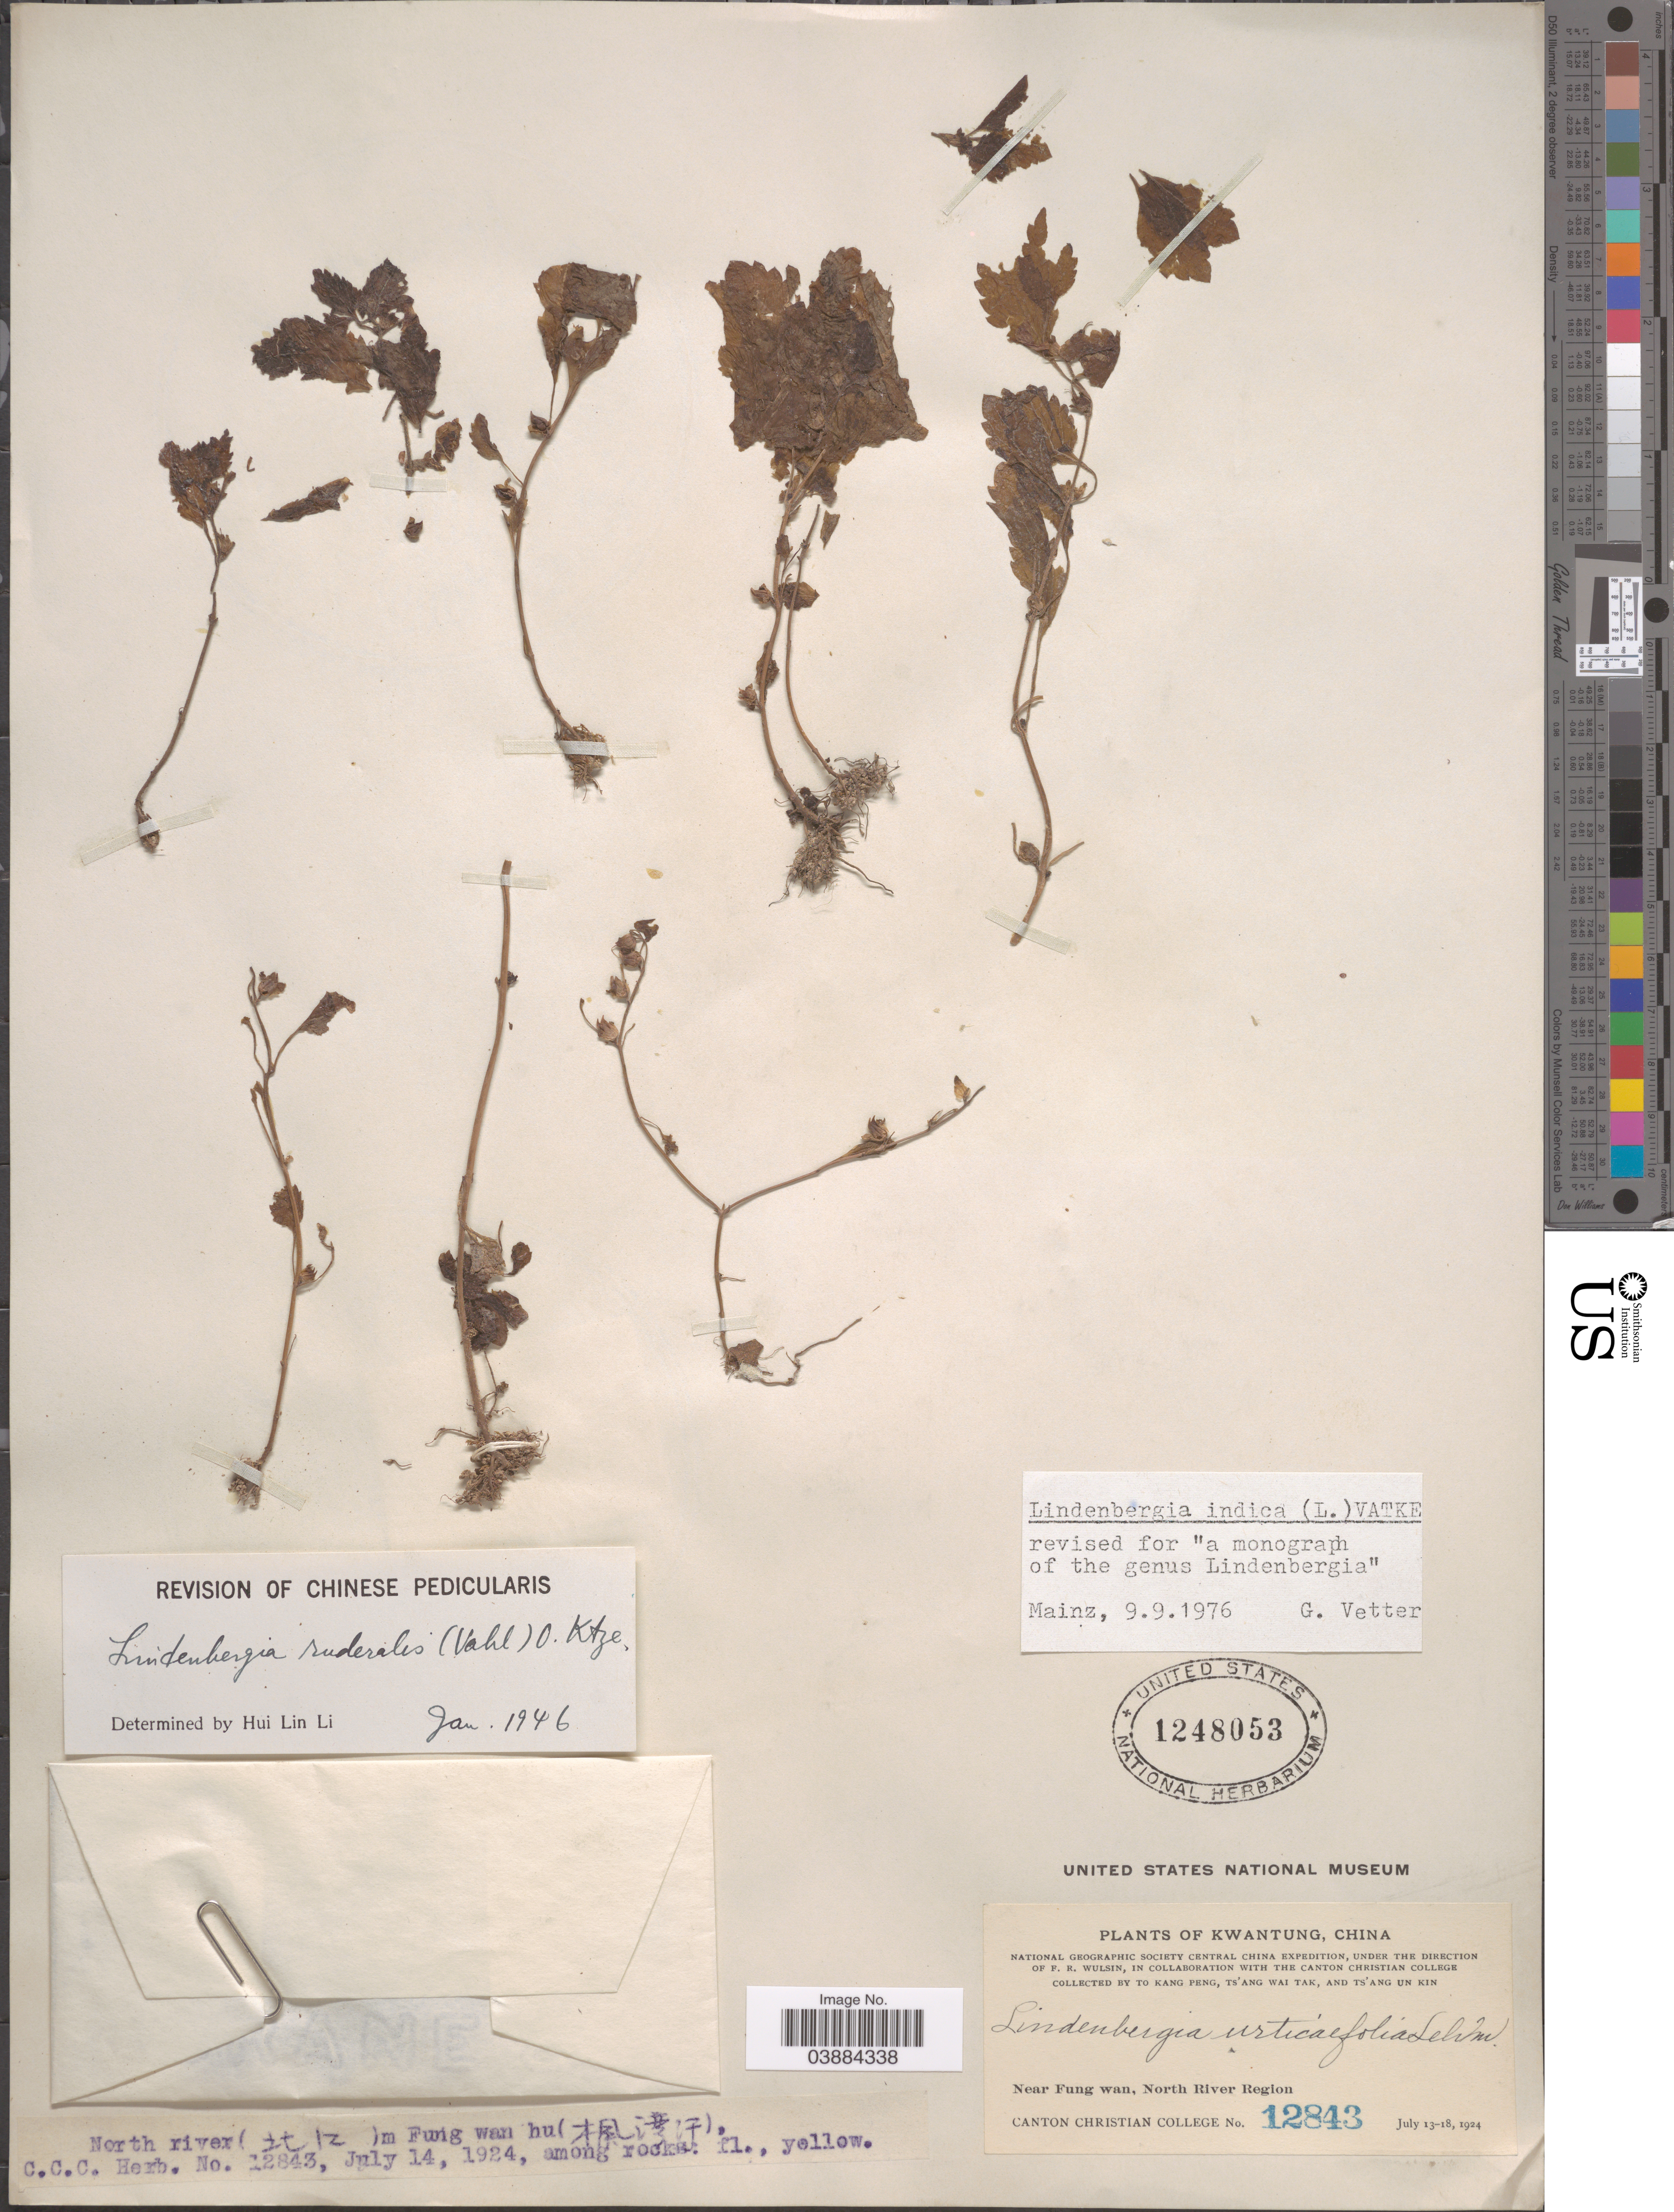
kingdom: Plantae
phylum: Tracheophyta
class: Magnoliopsida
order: Lamiales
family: Orobanchaceae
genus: Lindenbergia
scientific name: Lindenbergia indica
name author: (L.) Vatke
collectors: T. K. Peng, W. T. Tsang & Ts' Ang Un Kin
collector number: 12843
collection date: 1924-07-14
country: China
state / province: Guangdong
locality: Kwangtung. Near Fung wan, North River Region.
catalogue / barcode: US 1248053